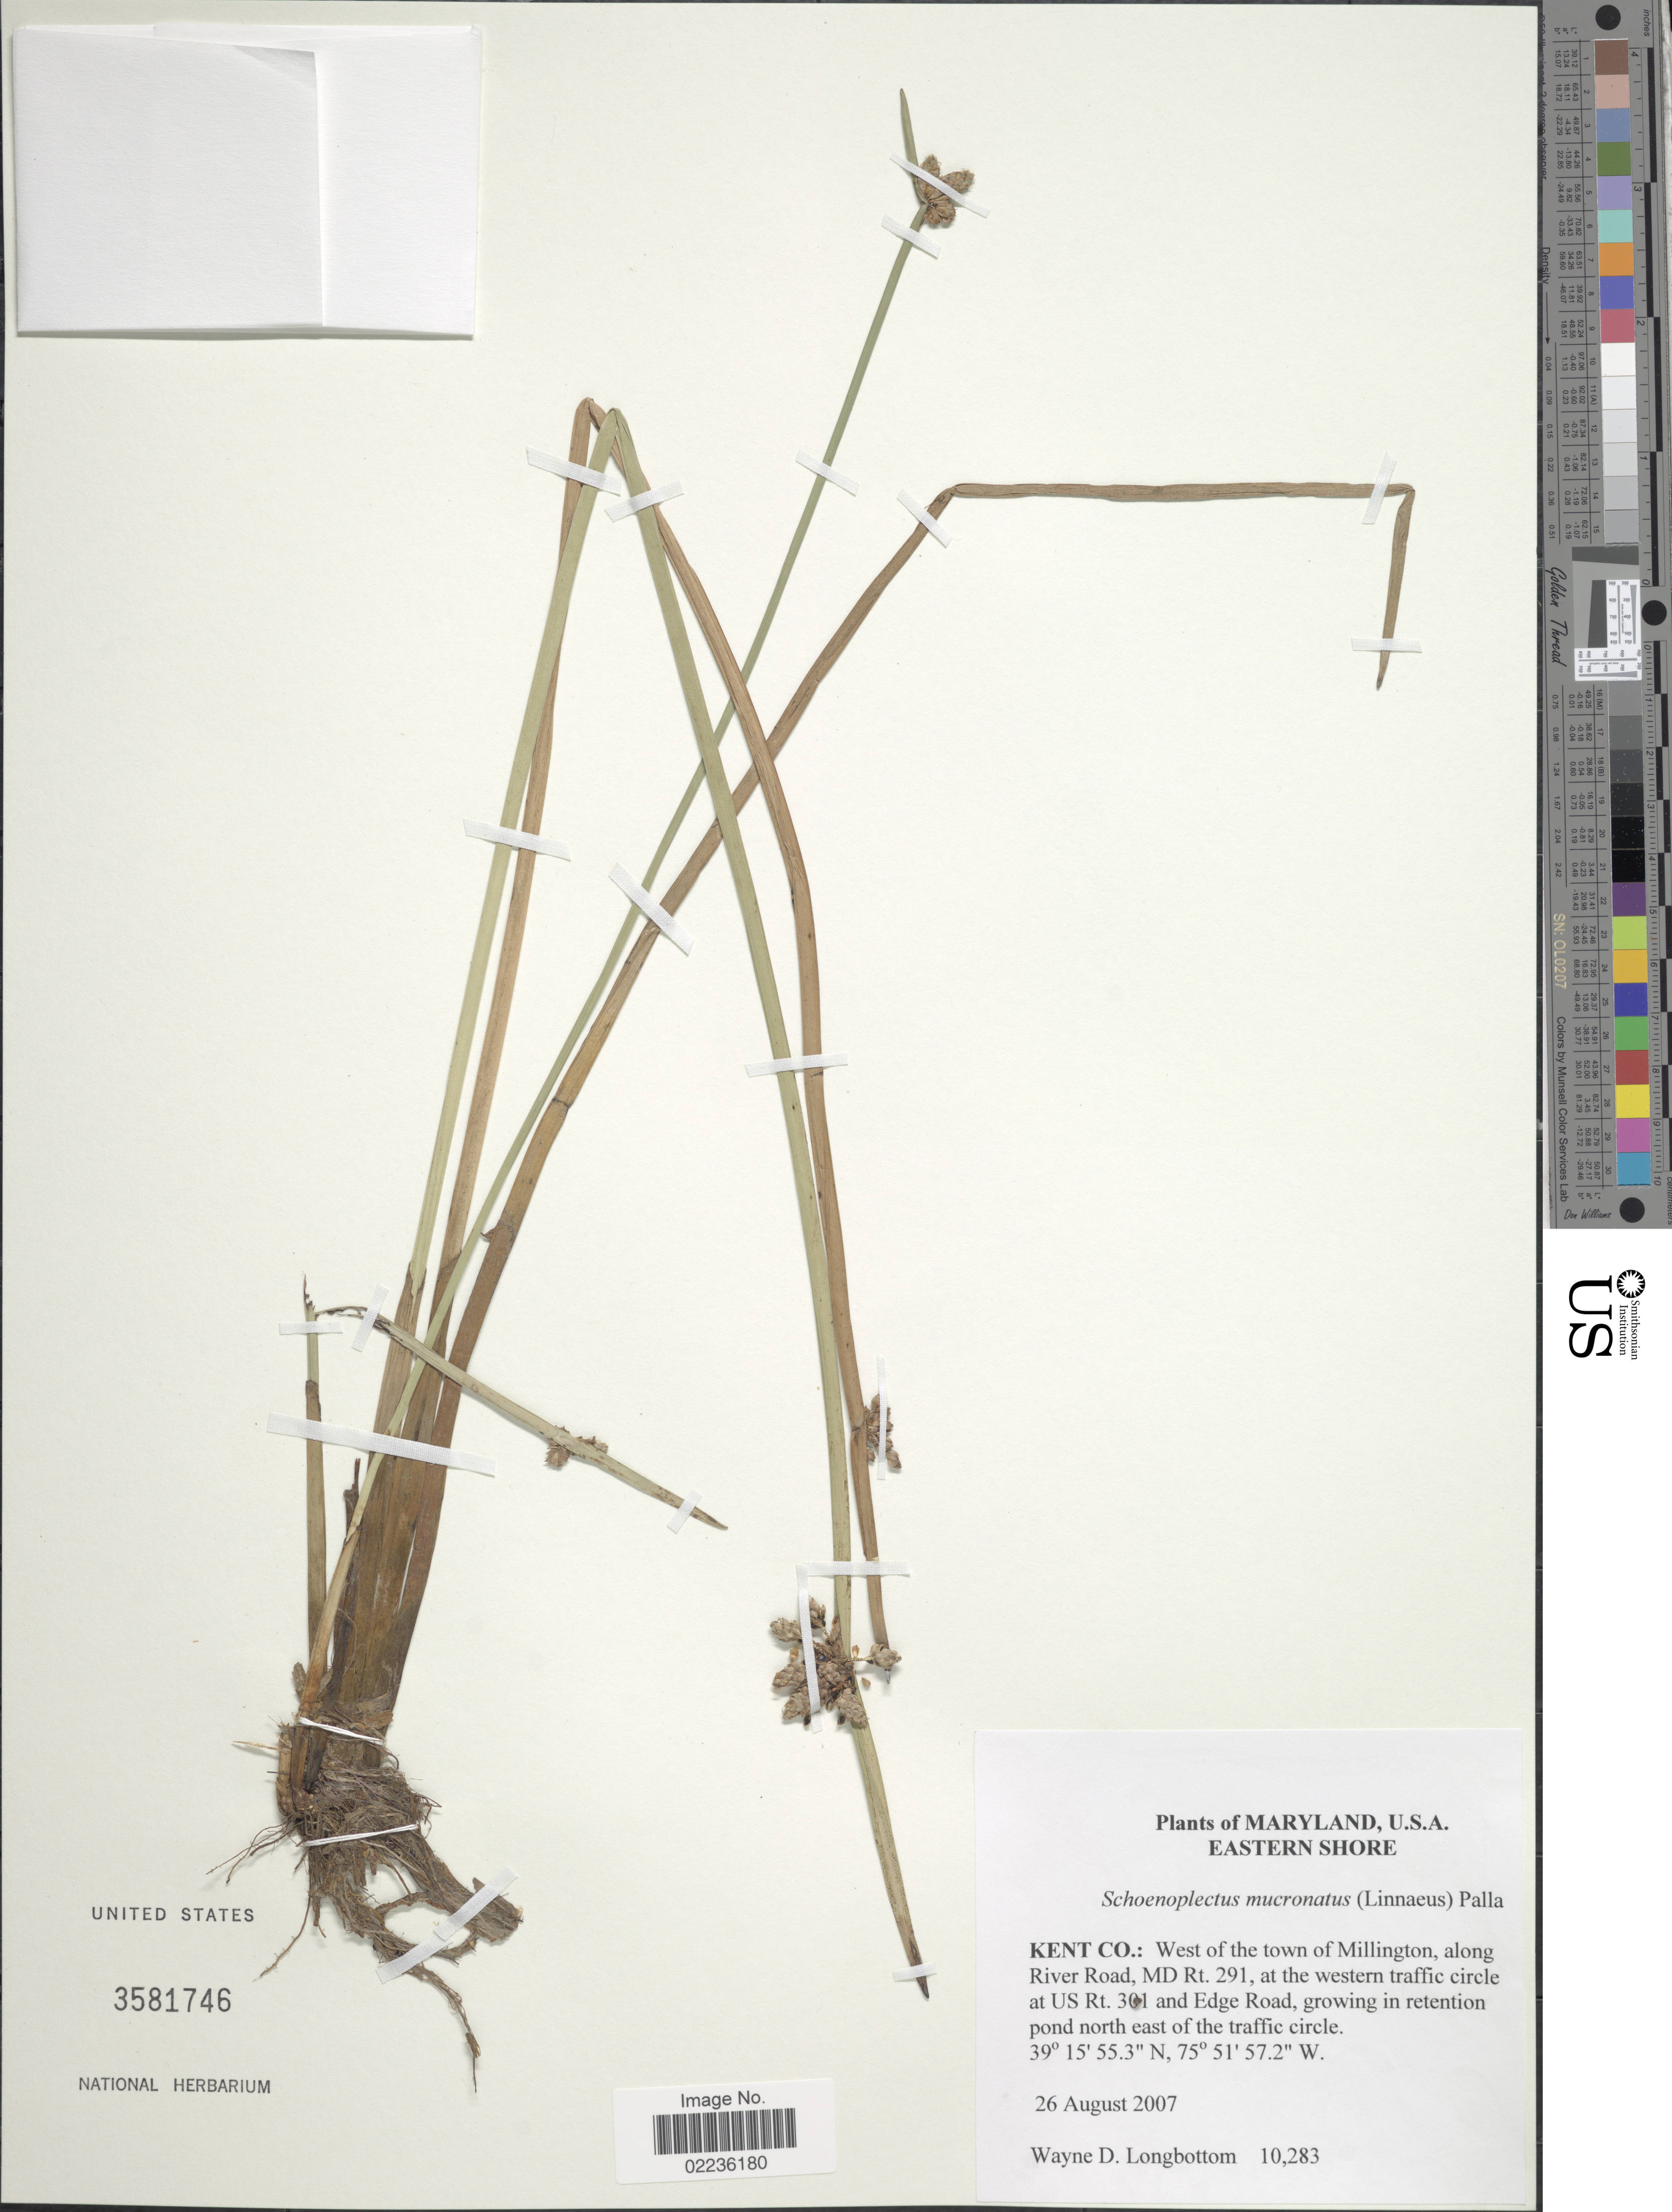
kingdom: Plantae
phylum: Tracheophyta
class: Liliopsida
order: Poales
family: Cyperaceae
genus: Schoenoplectus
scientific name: Schoenoplectus mucronatus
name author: (L.) Palla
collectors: W. D. Longbottom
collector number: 10283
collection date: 2007-08-26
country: United States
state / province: Maryland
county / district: Kent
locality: U.S.A. Eastern Shore. Kent Co.: West of the town of Millington, along River Road, MD Rt. 291, at the western traffic circle at US Rt. 301 and Edge Road, growing in retention pond north east of the traffic circle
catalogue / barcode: US 3581746